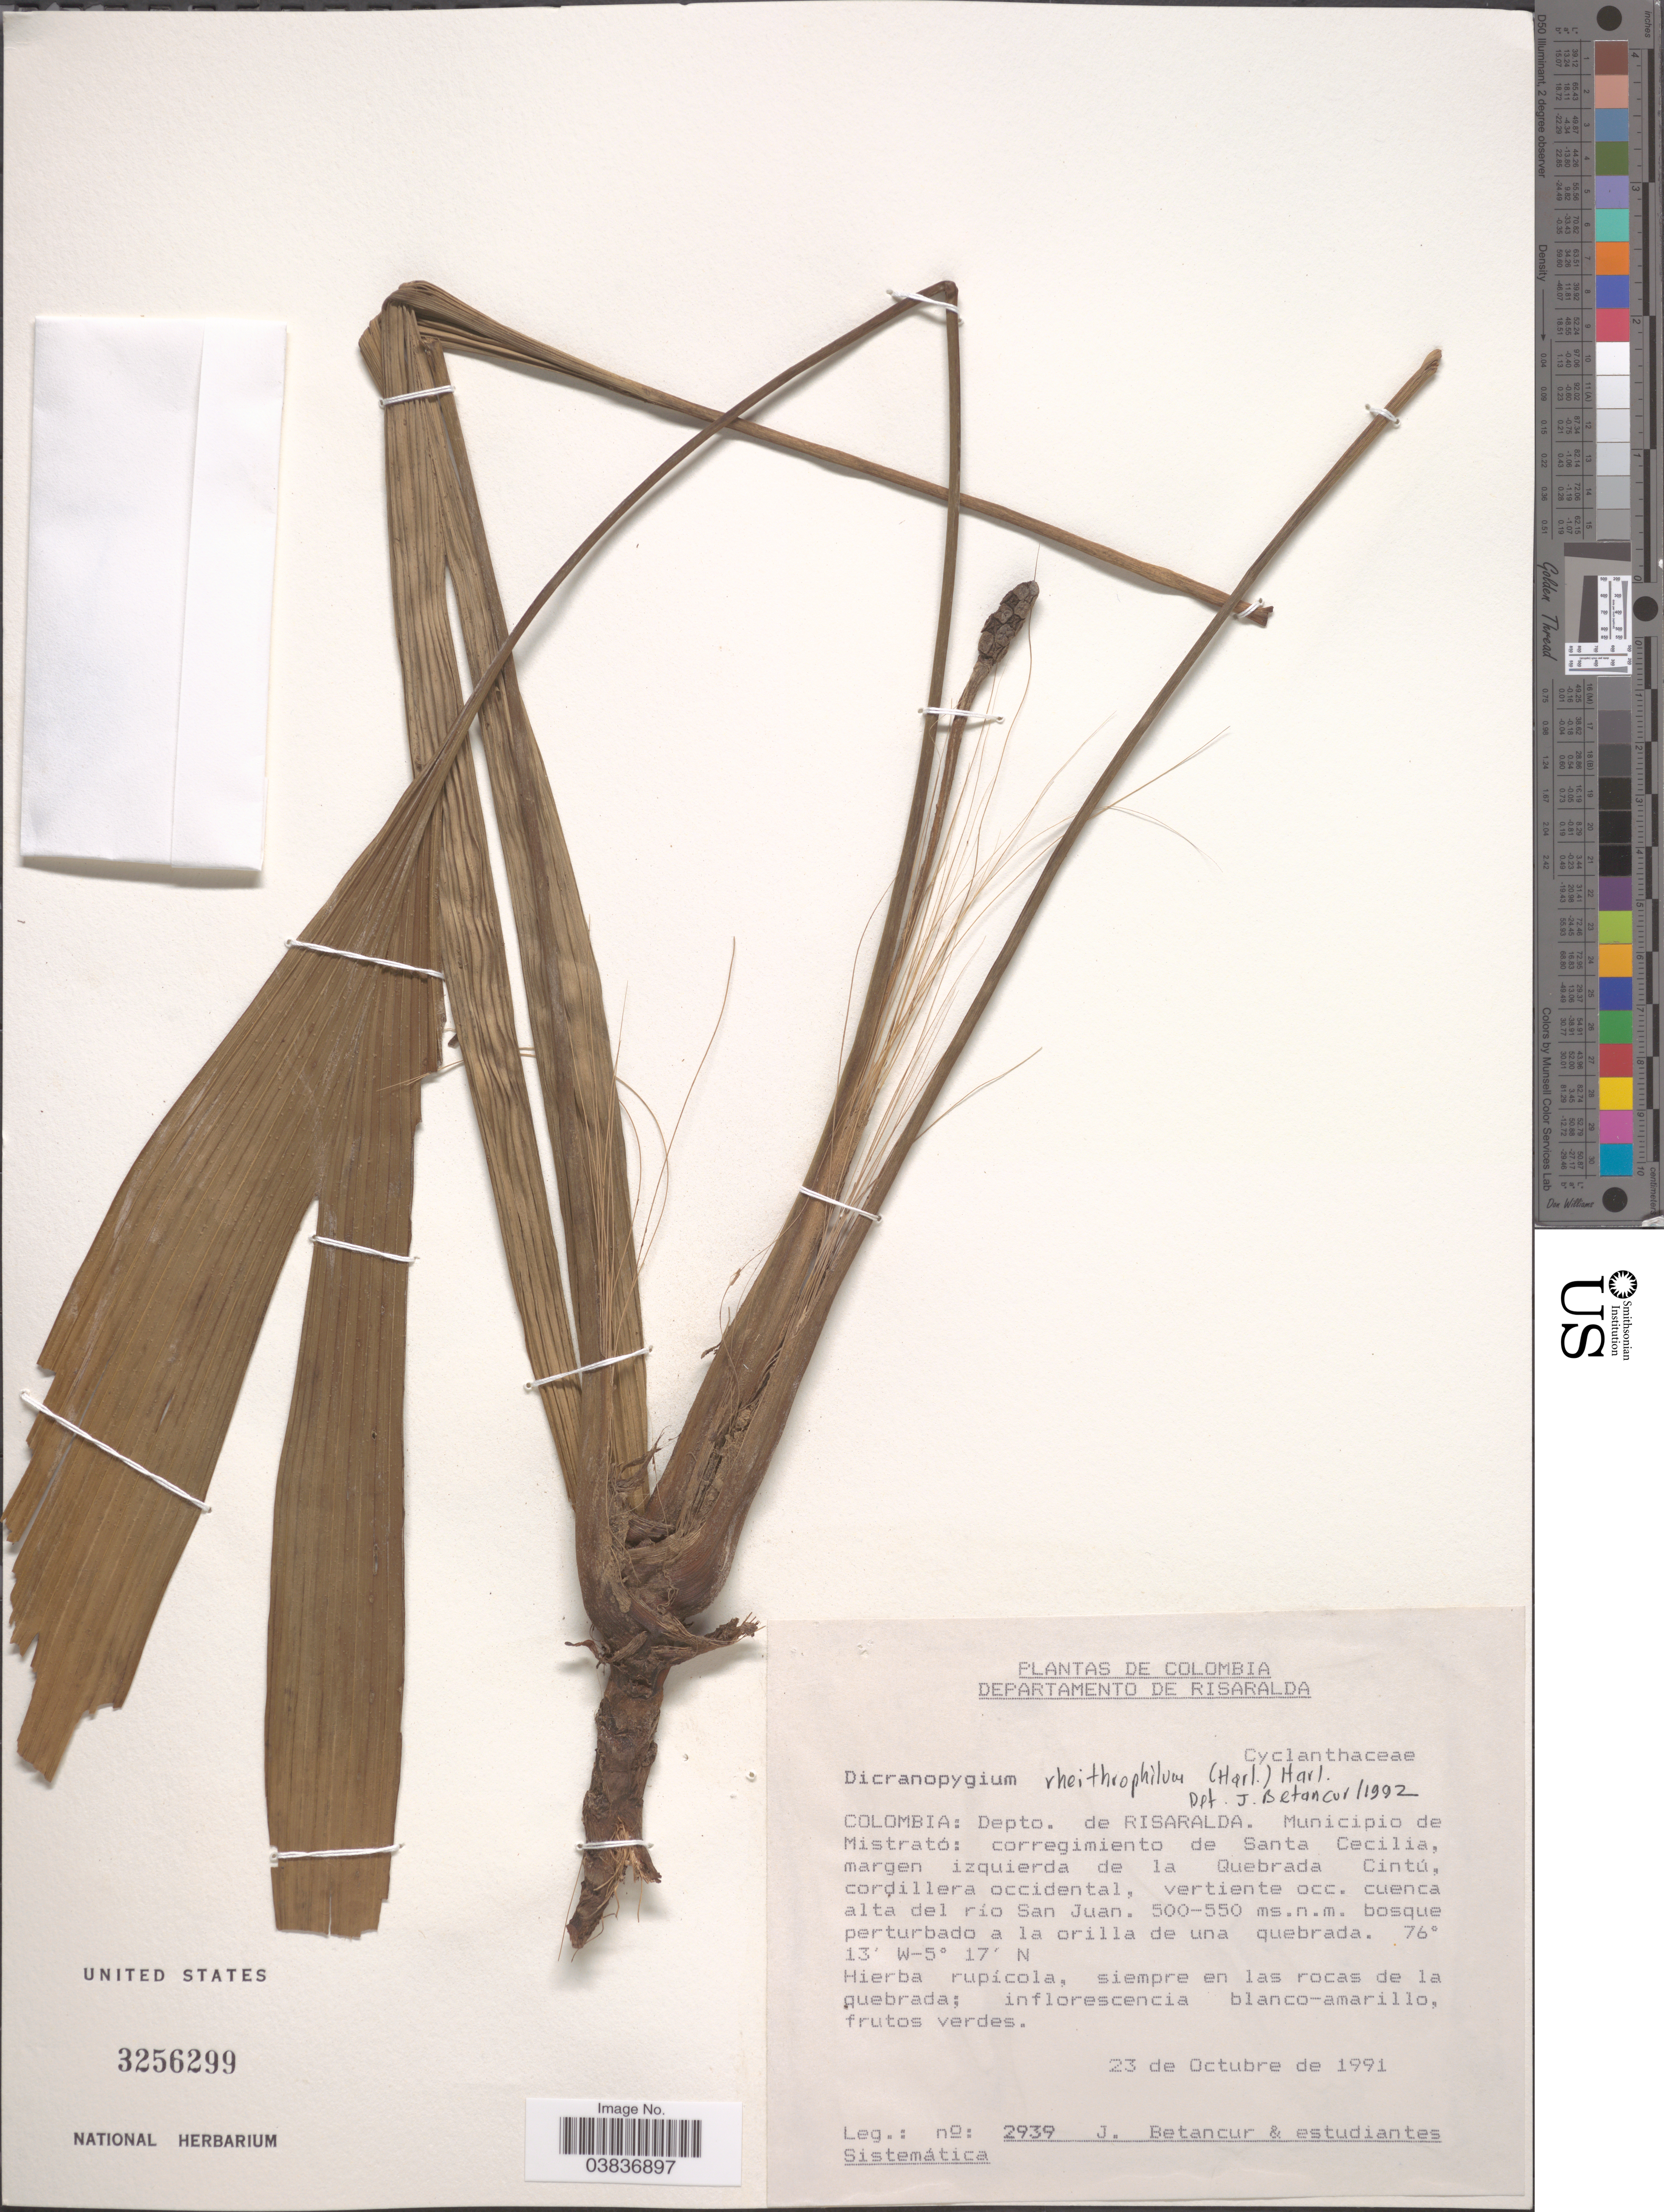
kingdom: Plantae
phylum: Tracheophyta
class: Liliopsida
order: Pandanales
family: Cyclanthaceae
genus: Dicranopygium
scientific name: Dicranopygium rheithrophilum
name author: (Harling) Harling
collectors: J. Betancur & Estudiantes Sistematica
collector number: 2939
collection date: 1991-10-23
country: Colombia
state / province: Risaralda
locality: Depto. de Risaralda. Municipio de Mistrató: corregimiento de Santa Cecillia, margen izquierda de la Quebrada Cintú, cordillera occidental, vertiente occ. cuenca alta del río San Juan.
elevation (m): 500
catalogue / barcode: US 3256299